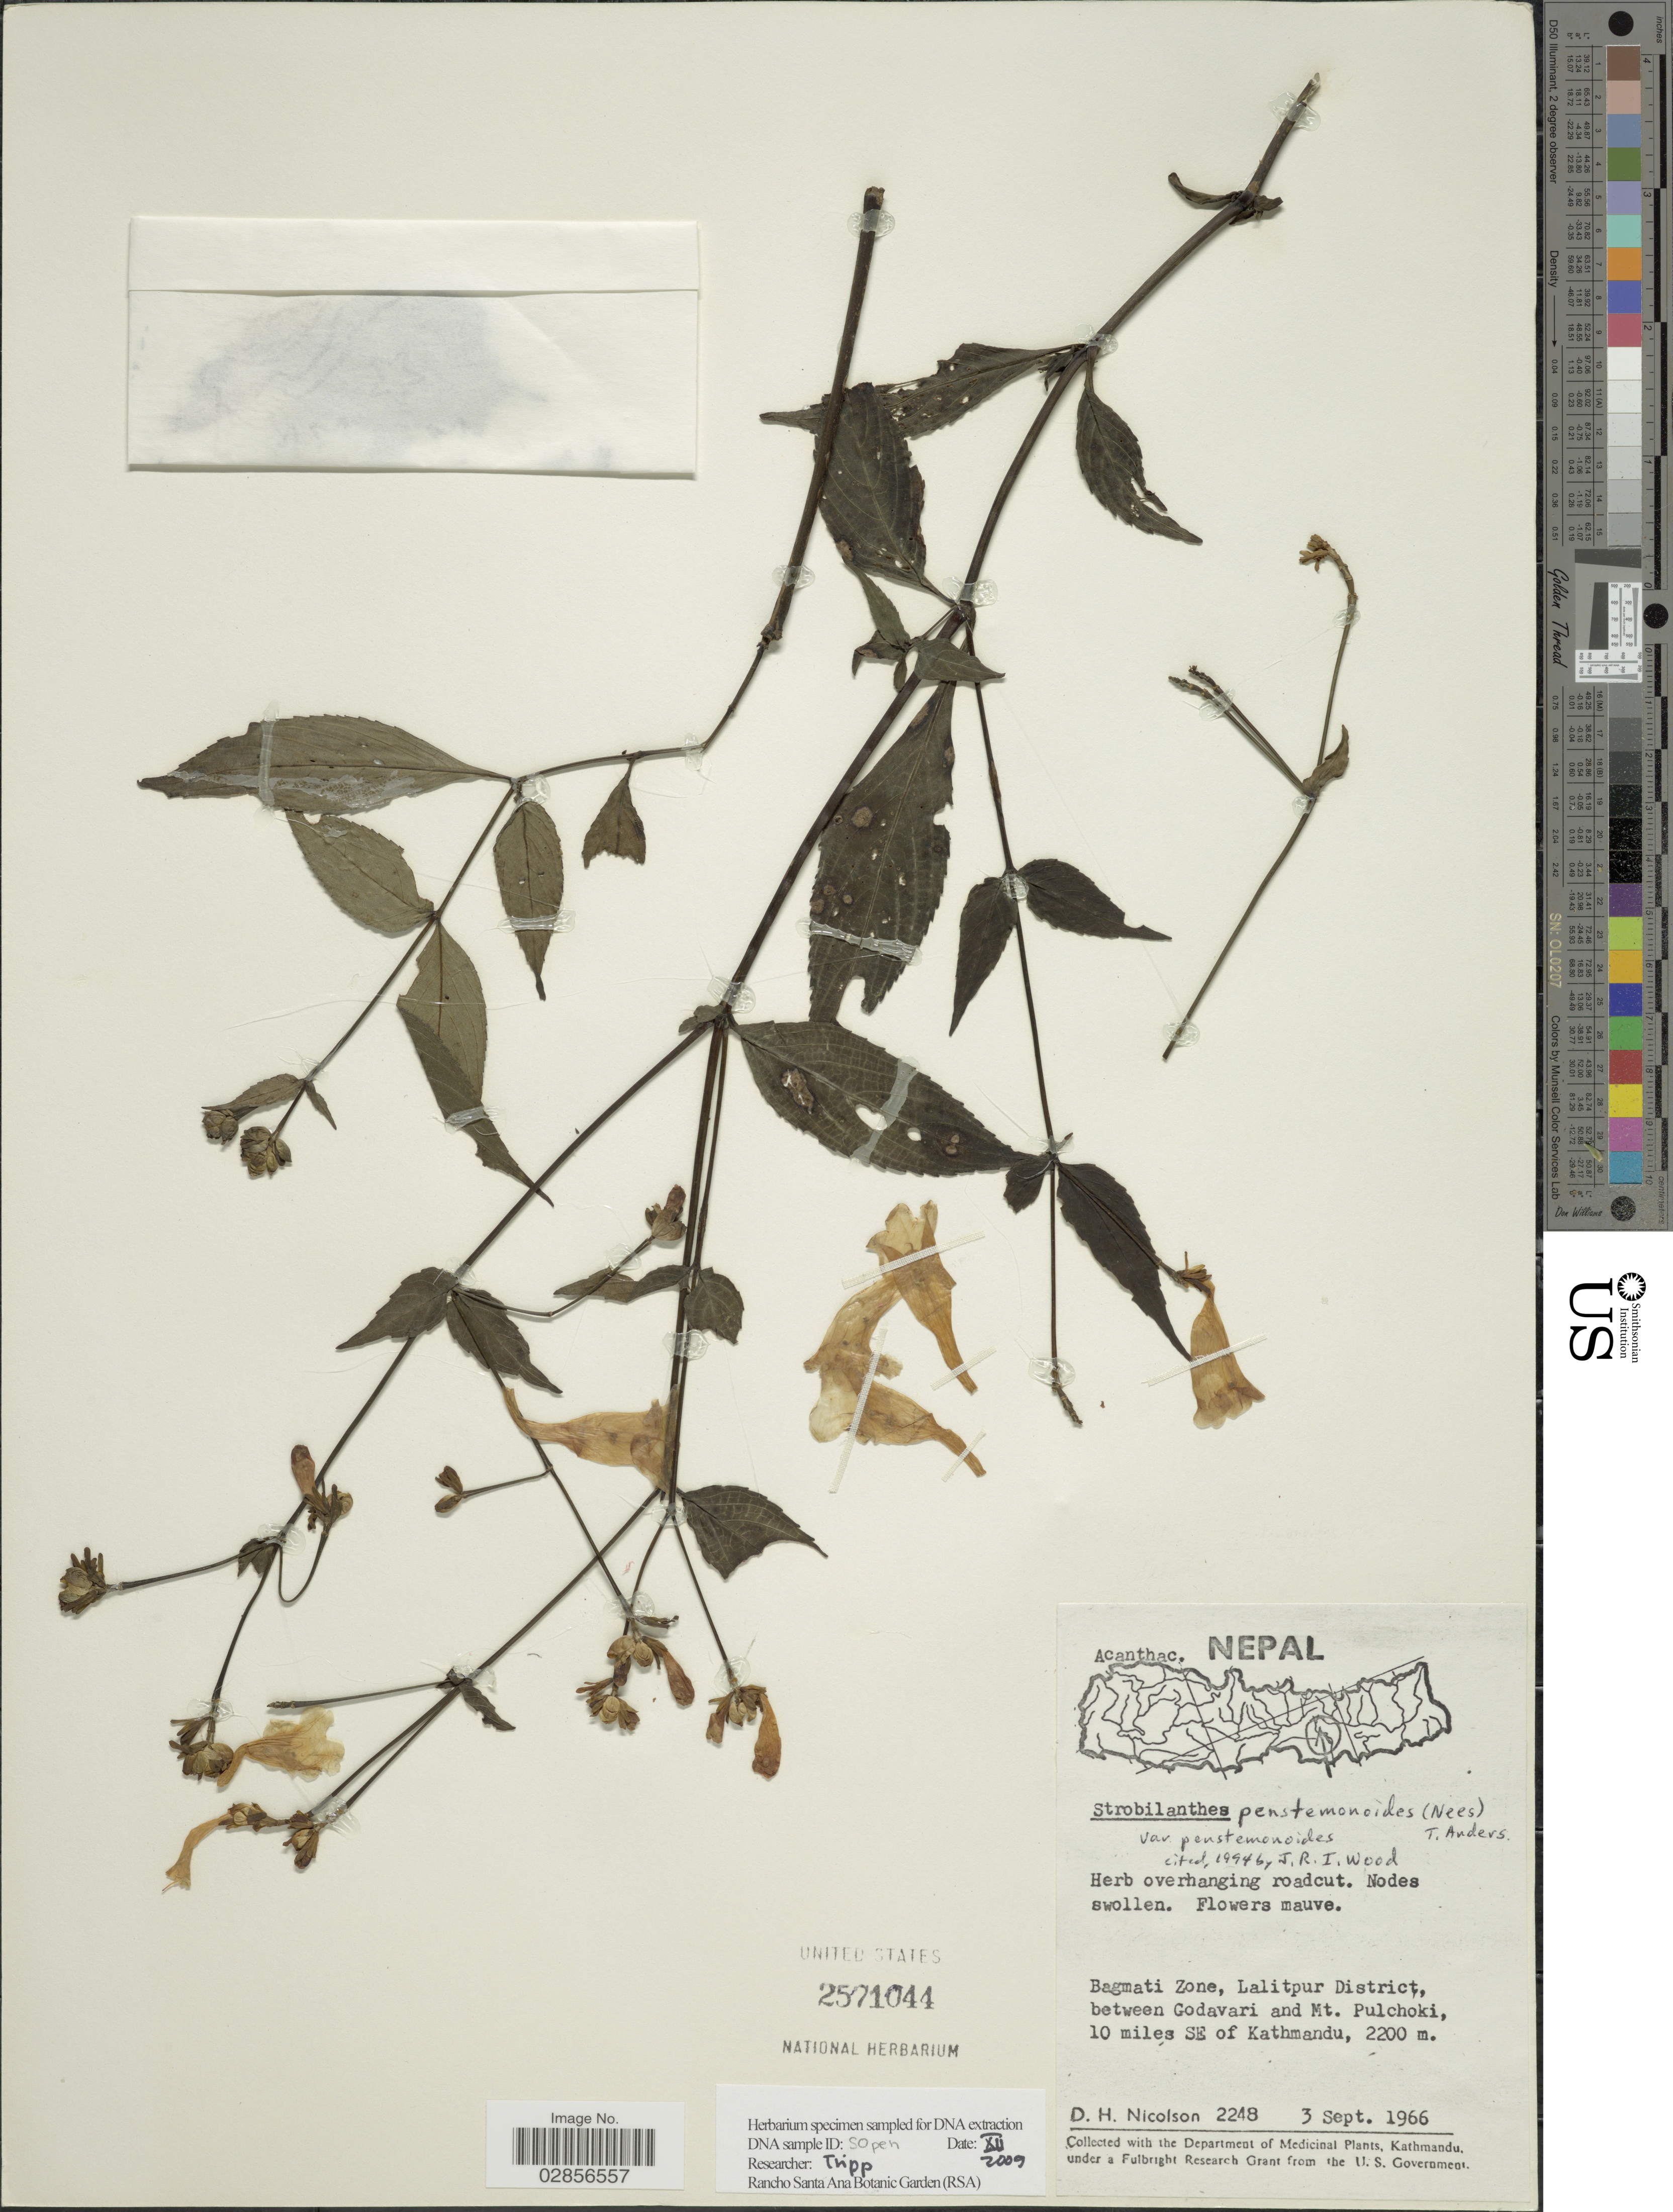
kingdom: Plantae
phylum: Tracheophyta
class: Magnoliopsida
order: Lamiales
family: Acanthaceae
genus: Strobilanthes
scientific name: Strobilanthes pentstemonoides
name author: (Nees) T. Anderson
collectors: D. H. Nicolson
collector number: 2248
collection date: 1966-09-03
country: Nepal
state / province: Bagmati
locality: Bagmati Zone, Lalitpur District, between Godavari and Mt. Pulchoki, 10 miles SE of Kathmandu.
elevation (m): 2200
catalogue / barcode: US 2571044